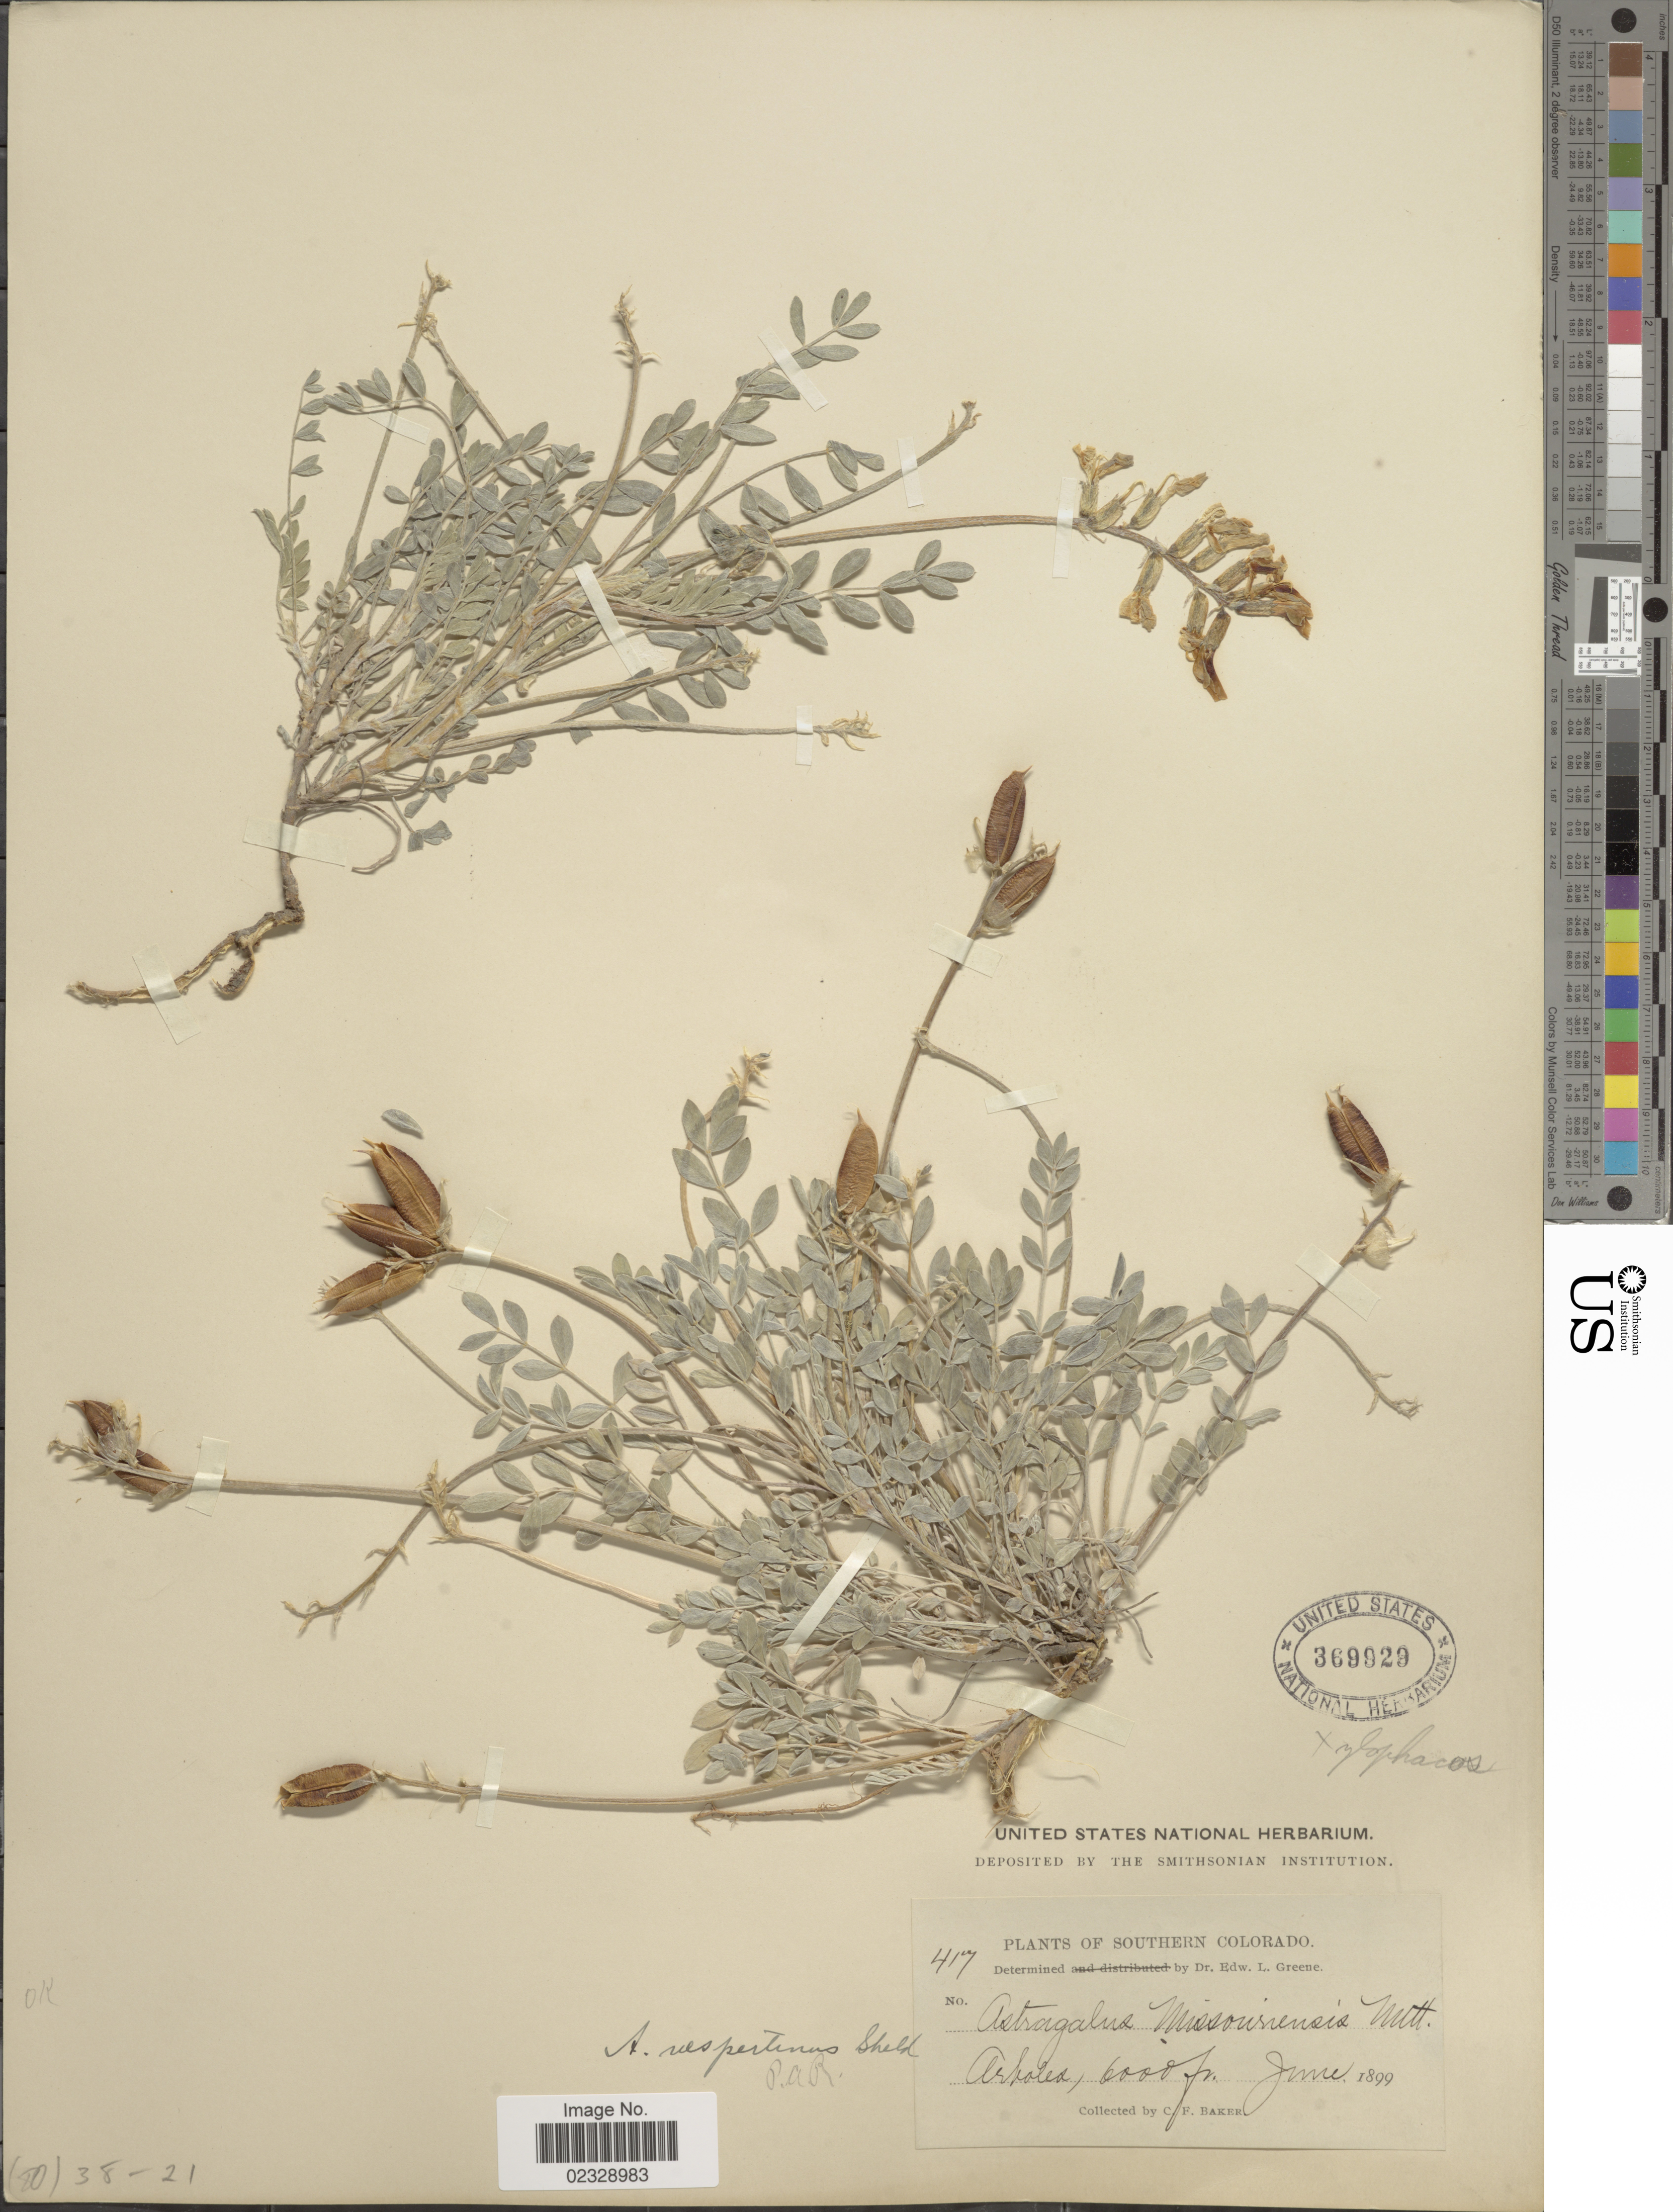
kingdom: Plantae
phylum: Tracheophyta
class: Magnoliopsida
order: Fabales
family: Fabaceae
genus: Astragalus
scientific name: Astragalus vespertinus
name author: E. Sheld.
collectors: C. F. Baker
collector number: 417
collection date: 1899-06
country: United States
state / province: Colorado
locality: Southern Colorado, Arkoles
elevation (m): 1829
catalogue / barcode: US 369929